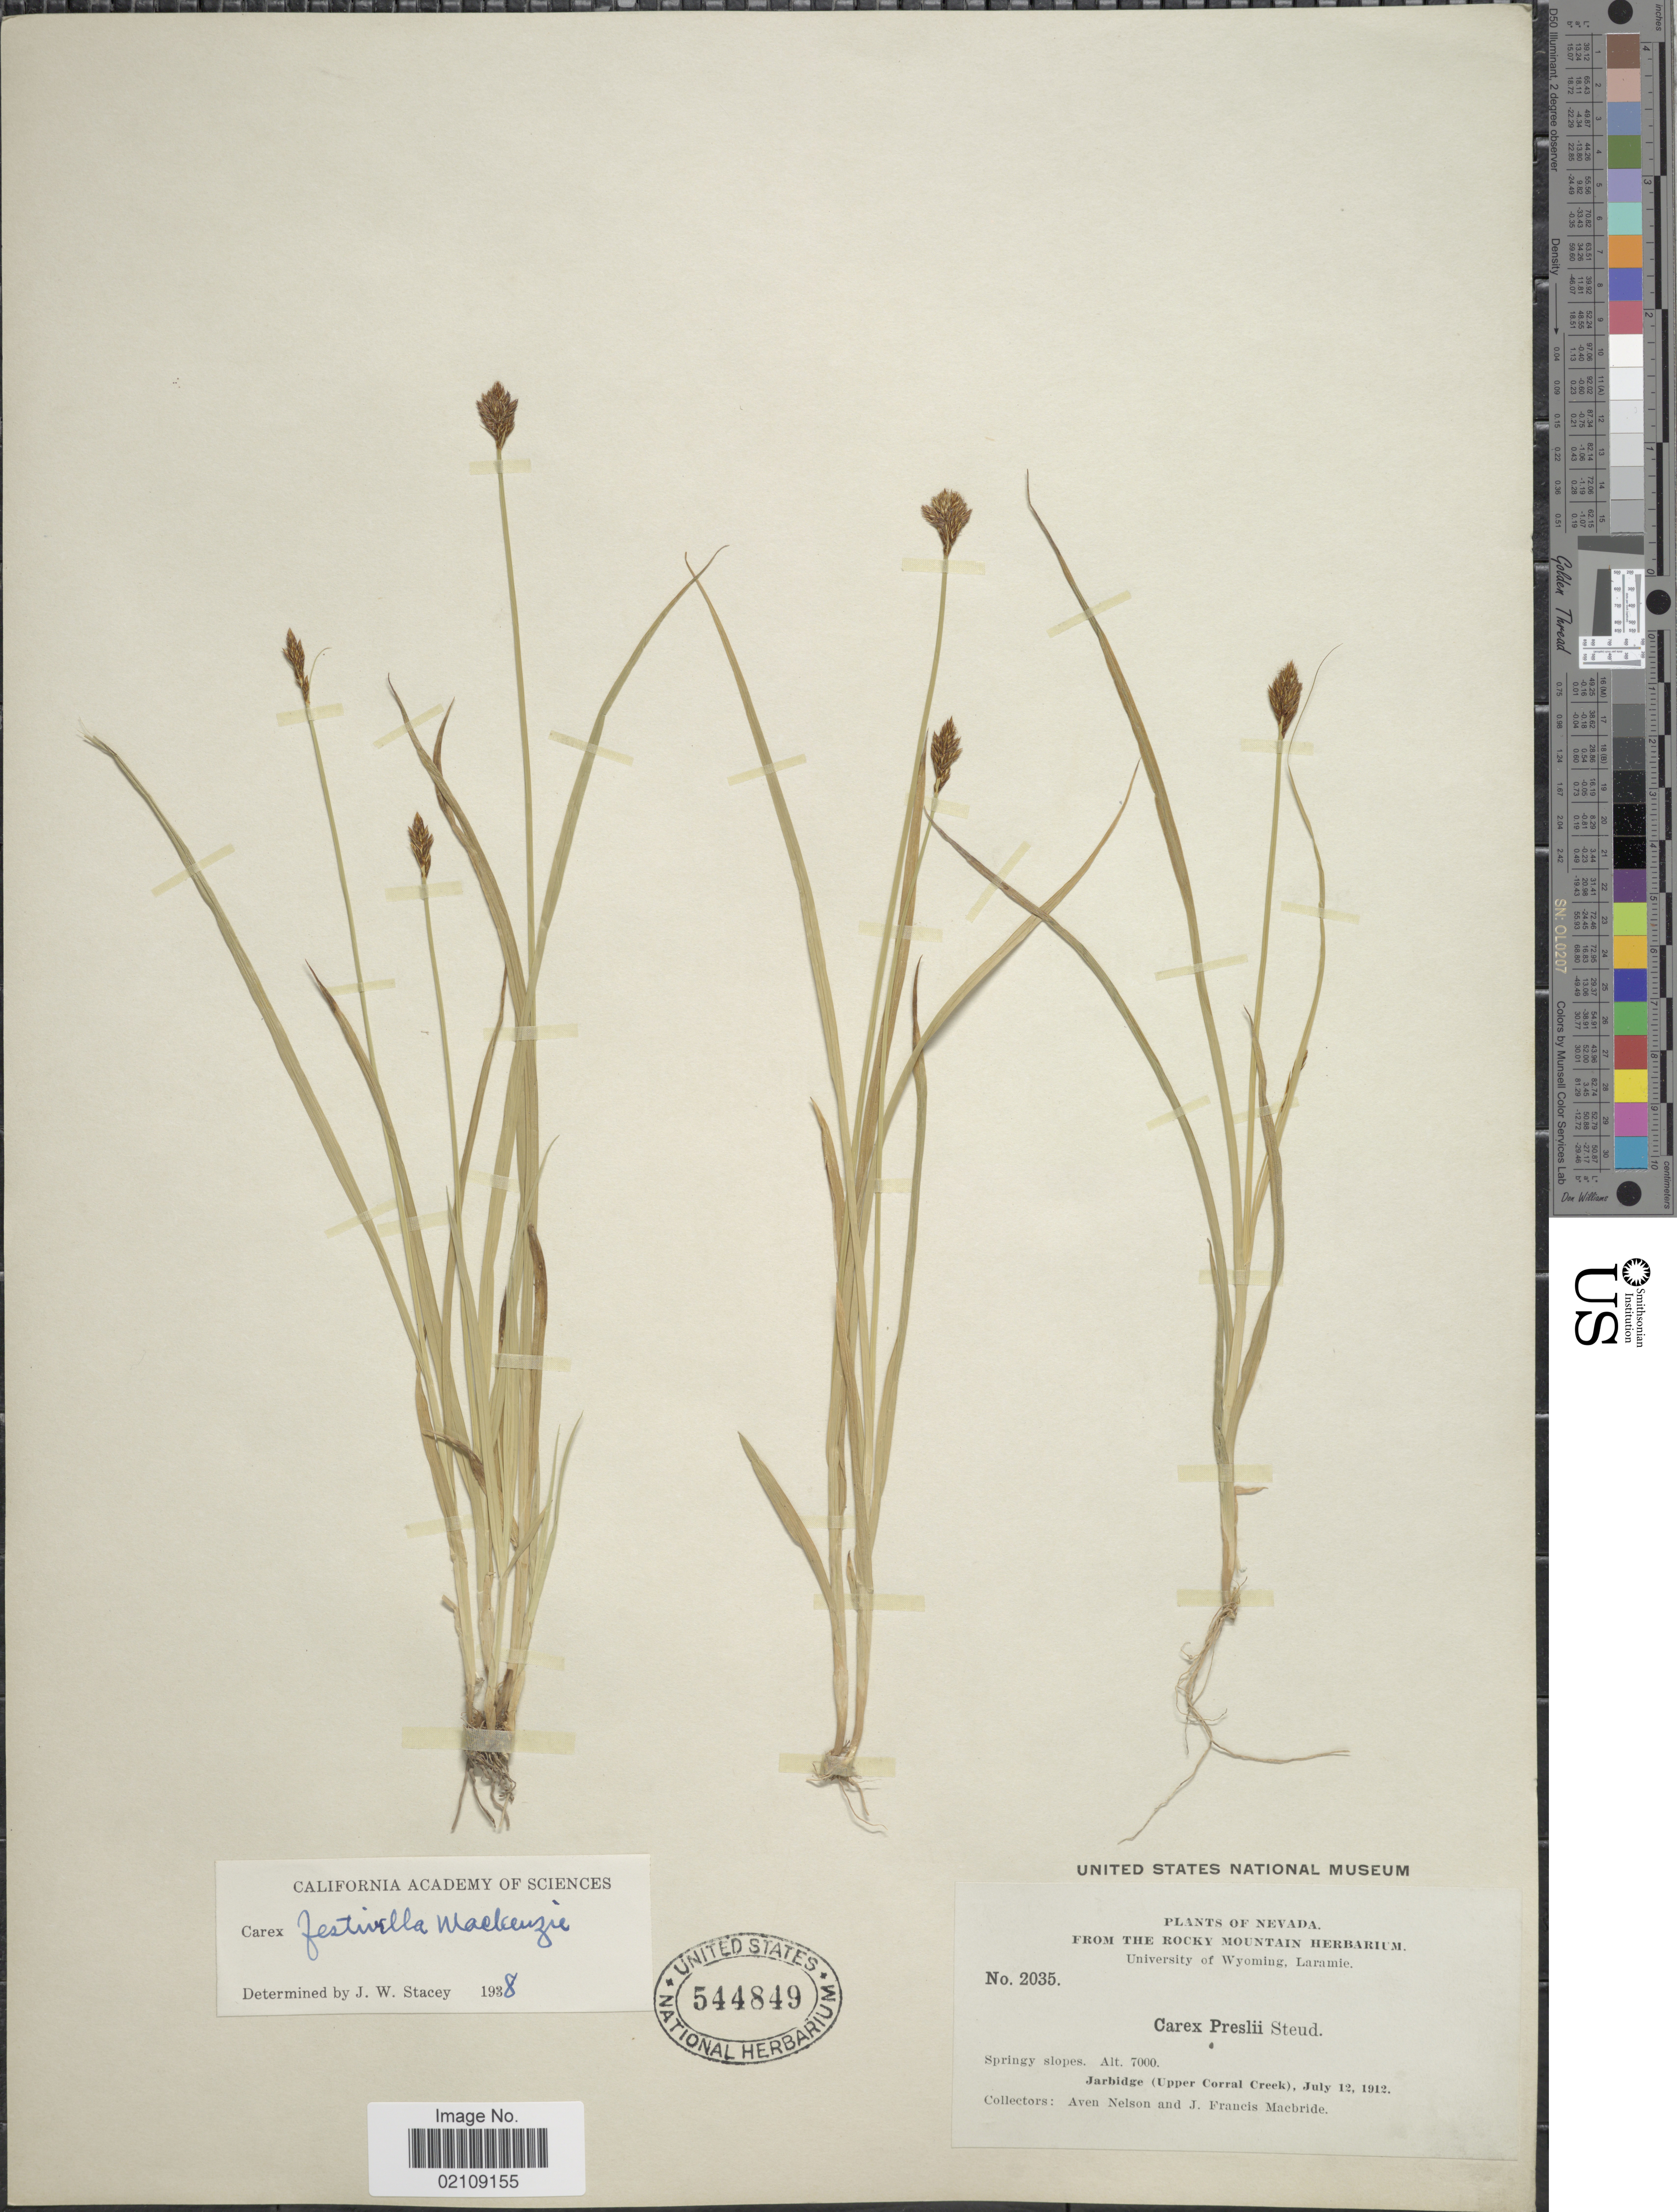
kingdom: Plantae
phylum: Tracheophyta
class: Liliopsida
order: Poales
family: Cyperaceae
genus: Carex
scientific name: Carex microptera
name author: Mack.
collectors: A. Nelson & J. F. Macbride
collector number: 2035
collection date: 1912-07-12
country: United States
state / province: Nevada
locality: Jarbidge (Upper Corral Creek)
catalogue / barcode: US 544849